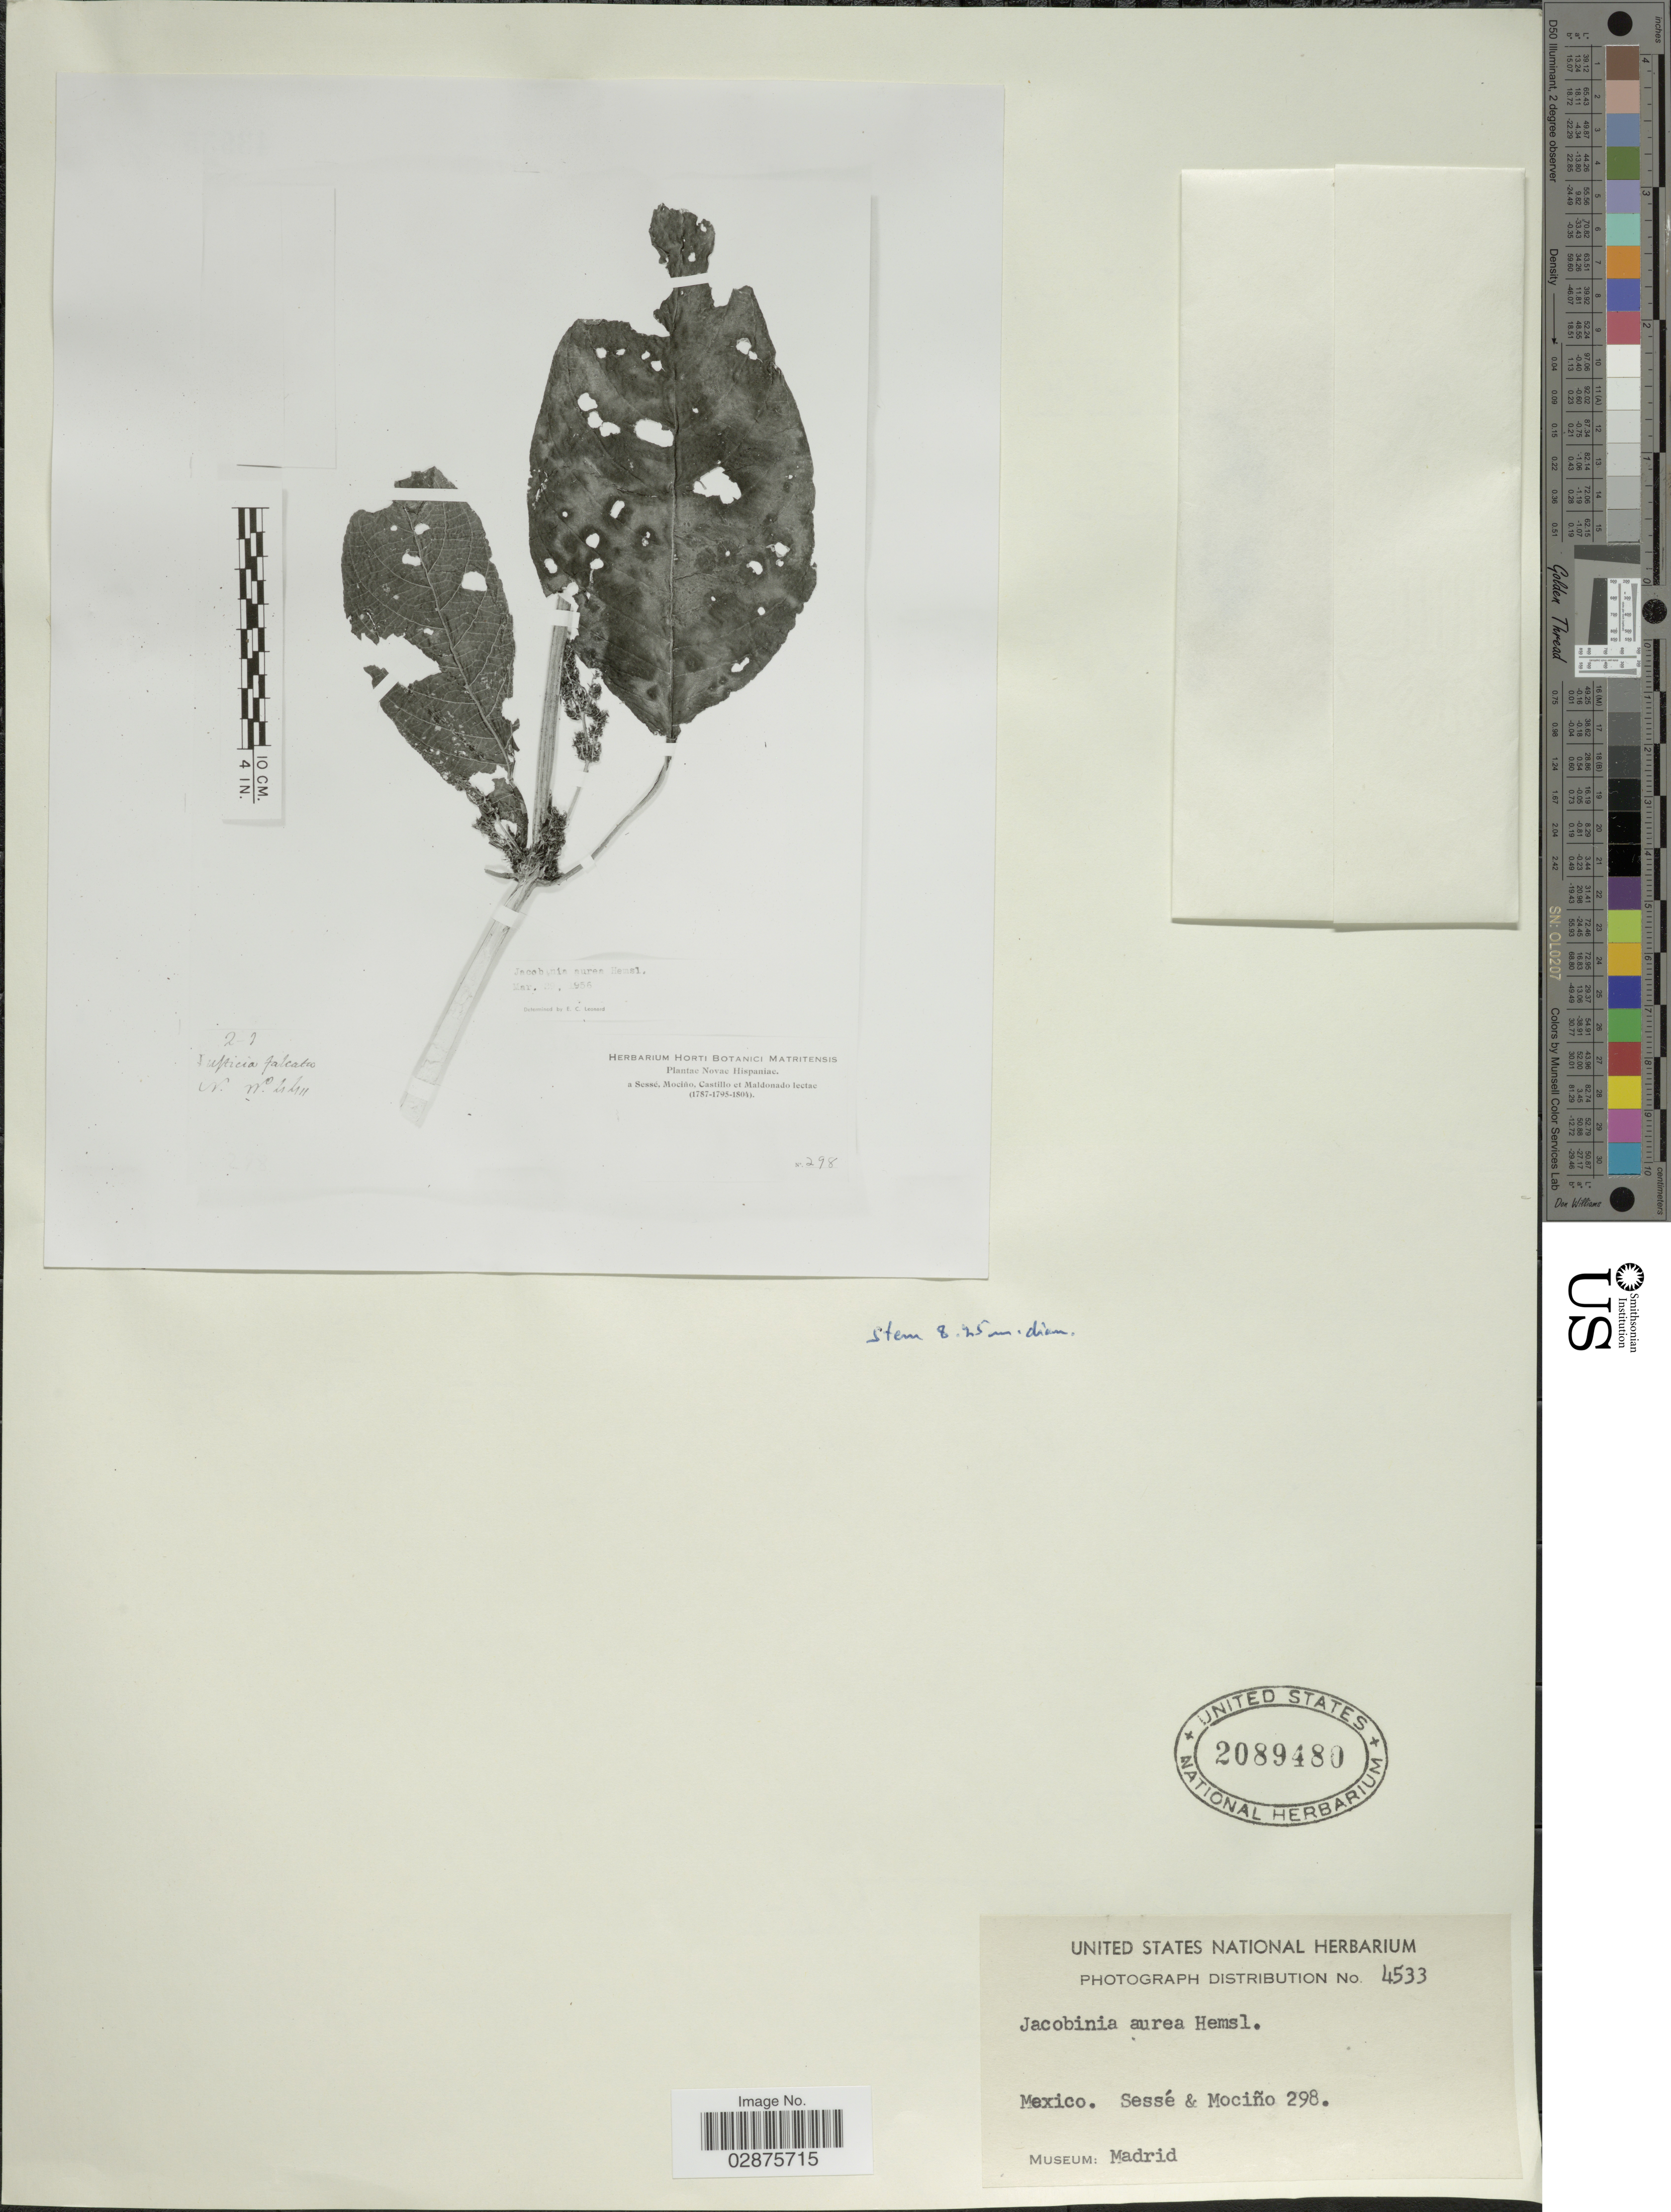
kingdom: Plantae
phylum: Tracheophyta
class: Magnoliopsida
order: Lamiales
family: Acanthaceae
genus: Justicia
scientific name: Justicia aurea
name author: Schltdl.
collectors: Sessé, --, Mociño, Castillo, -- & Maldonado, --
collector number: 298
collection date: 1787/1804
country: Mexico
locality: Novae Hispaniae.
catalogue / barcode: US 2089480